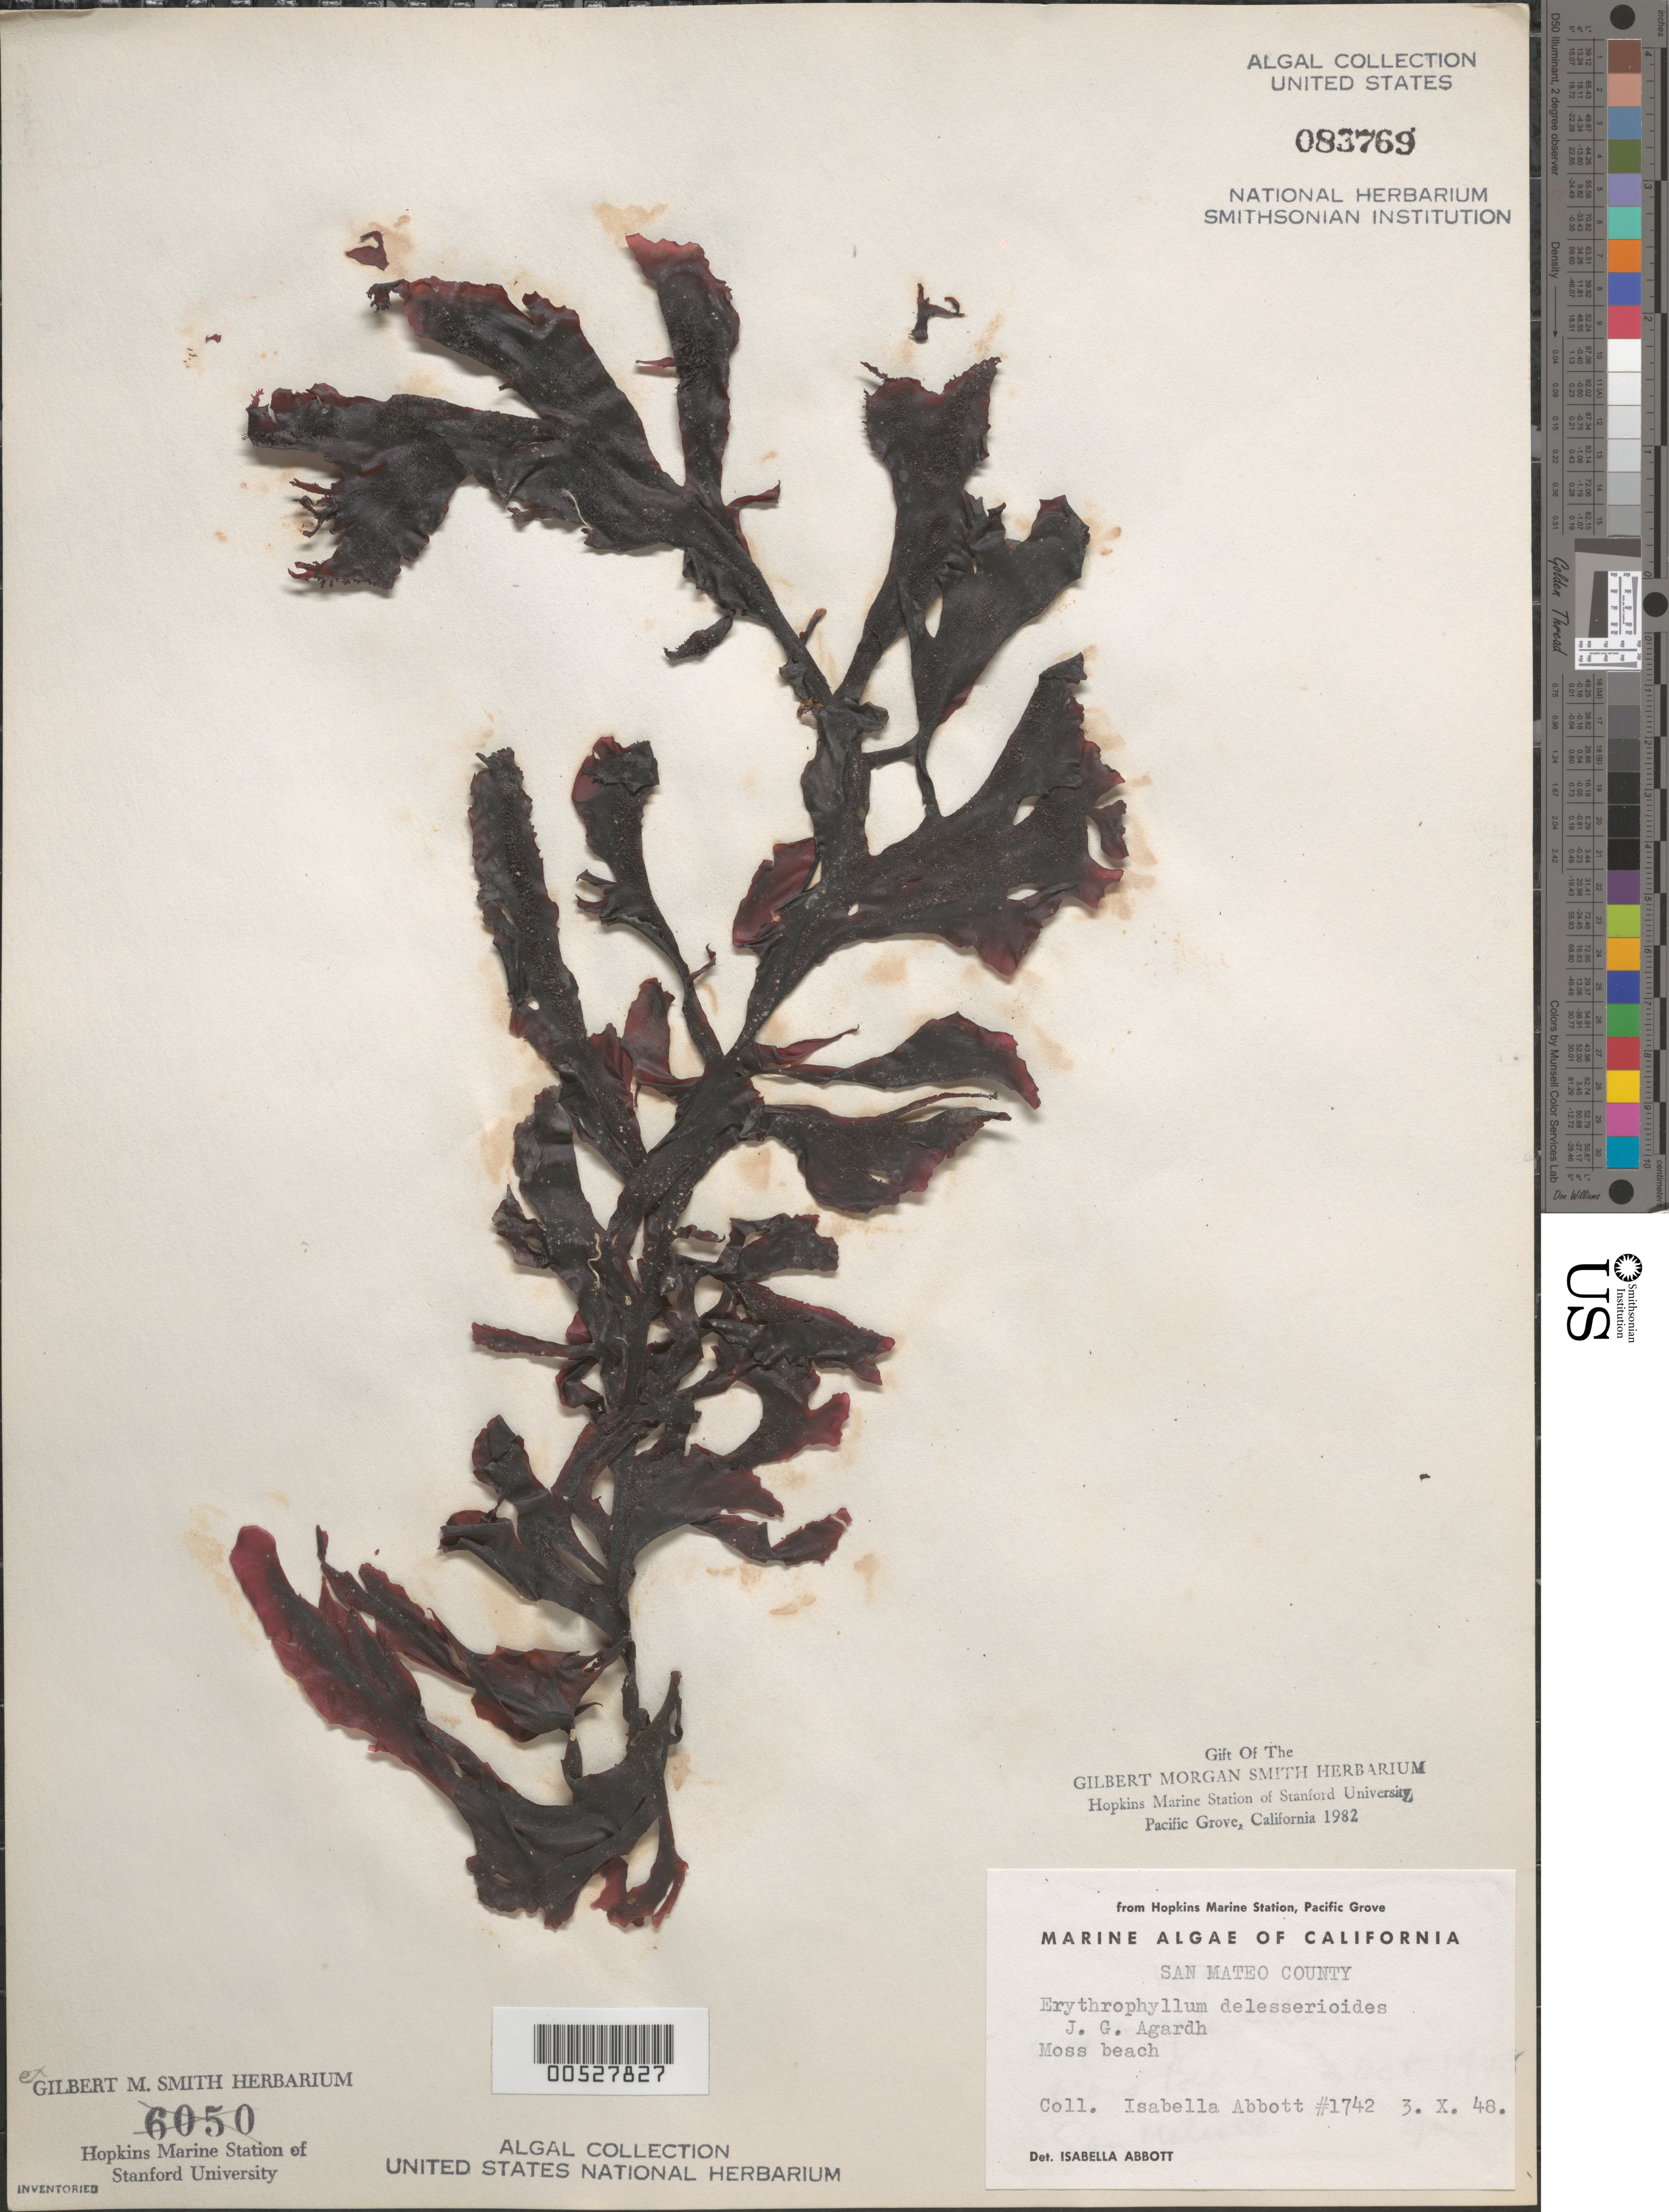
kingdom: Plantae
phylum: Rhodophyta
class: Florideophyceae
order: Gigartinales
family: Kallymeniaceae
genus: Erythrophyllum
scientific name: Erythrophyllum delesserioides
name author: J. Agardh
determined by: Abbott, Isabella A.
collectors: I. A. Abbott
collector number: IAA 1742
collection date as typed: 03 Oct 1948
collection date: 1948-10-03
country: United States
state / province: California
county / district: San Mateo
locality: Moss Beach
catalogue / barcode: US 83769